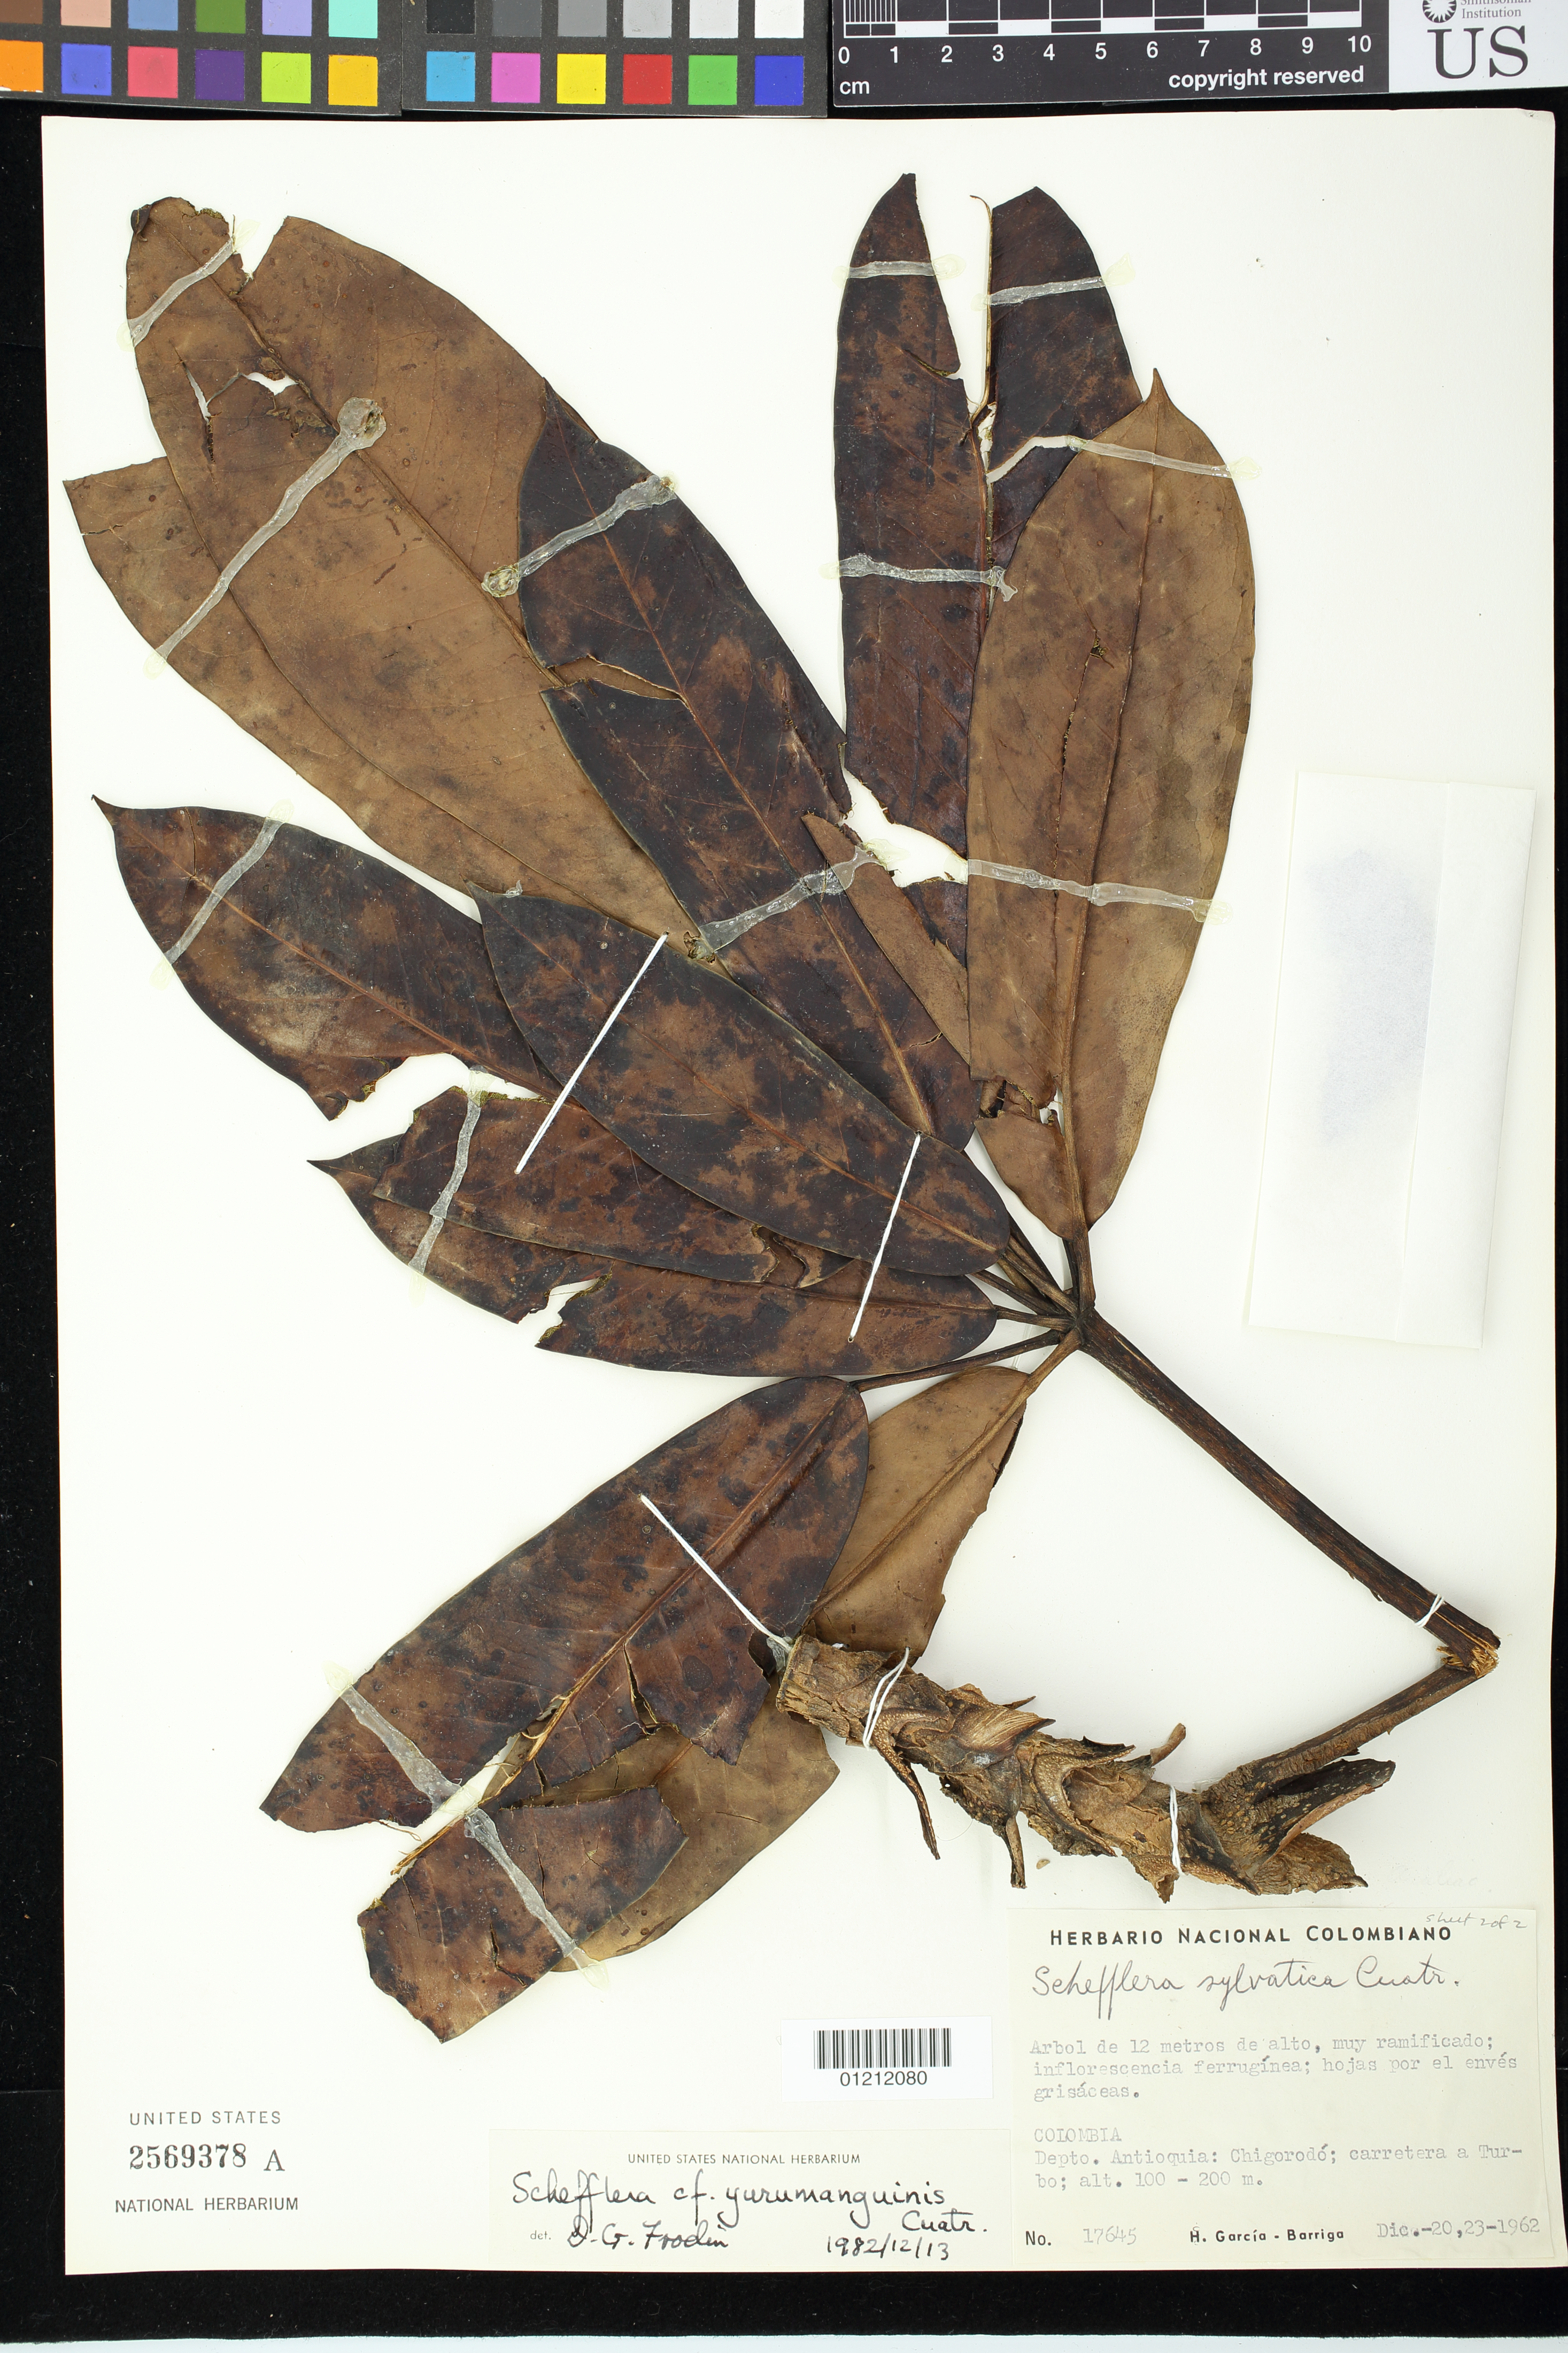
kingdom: Plantae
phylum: Tracheophyta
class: Magnoliopsida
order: Apiales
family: Araliaceae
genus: Schefflera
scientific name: Schefflera yurumanguinis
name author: Cuatrec.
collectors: H. García Barriga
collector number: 17645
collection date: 1962-12-20/1962-12-23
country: Colombia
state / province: Antioquia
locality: Chigorodó; carretera a Turbo.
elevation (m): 100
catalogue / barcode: US 2569378A